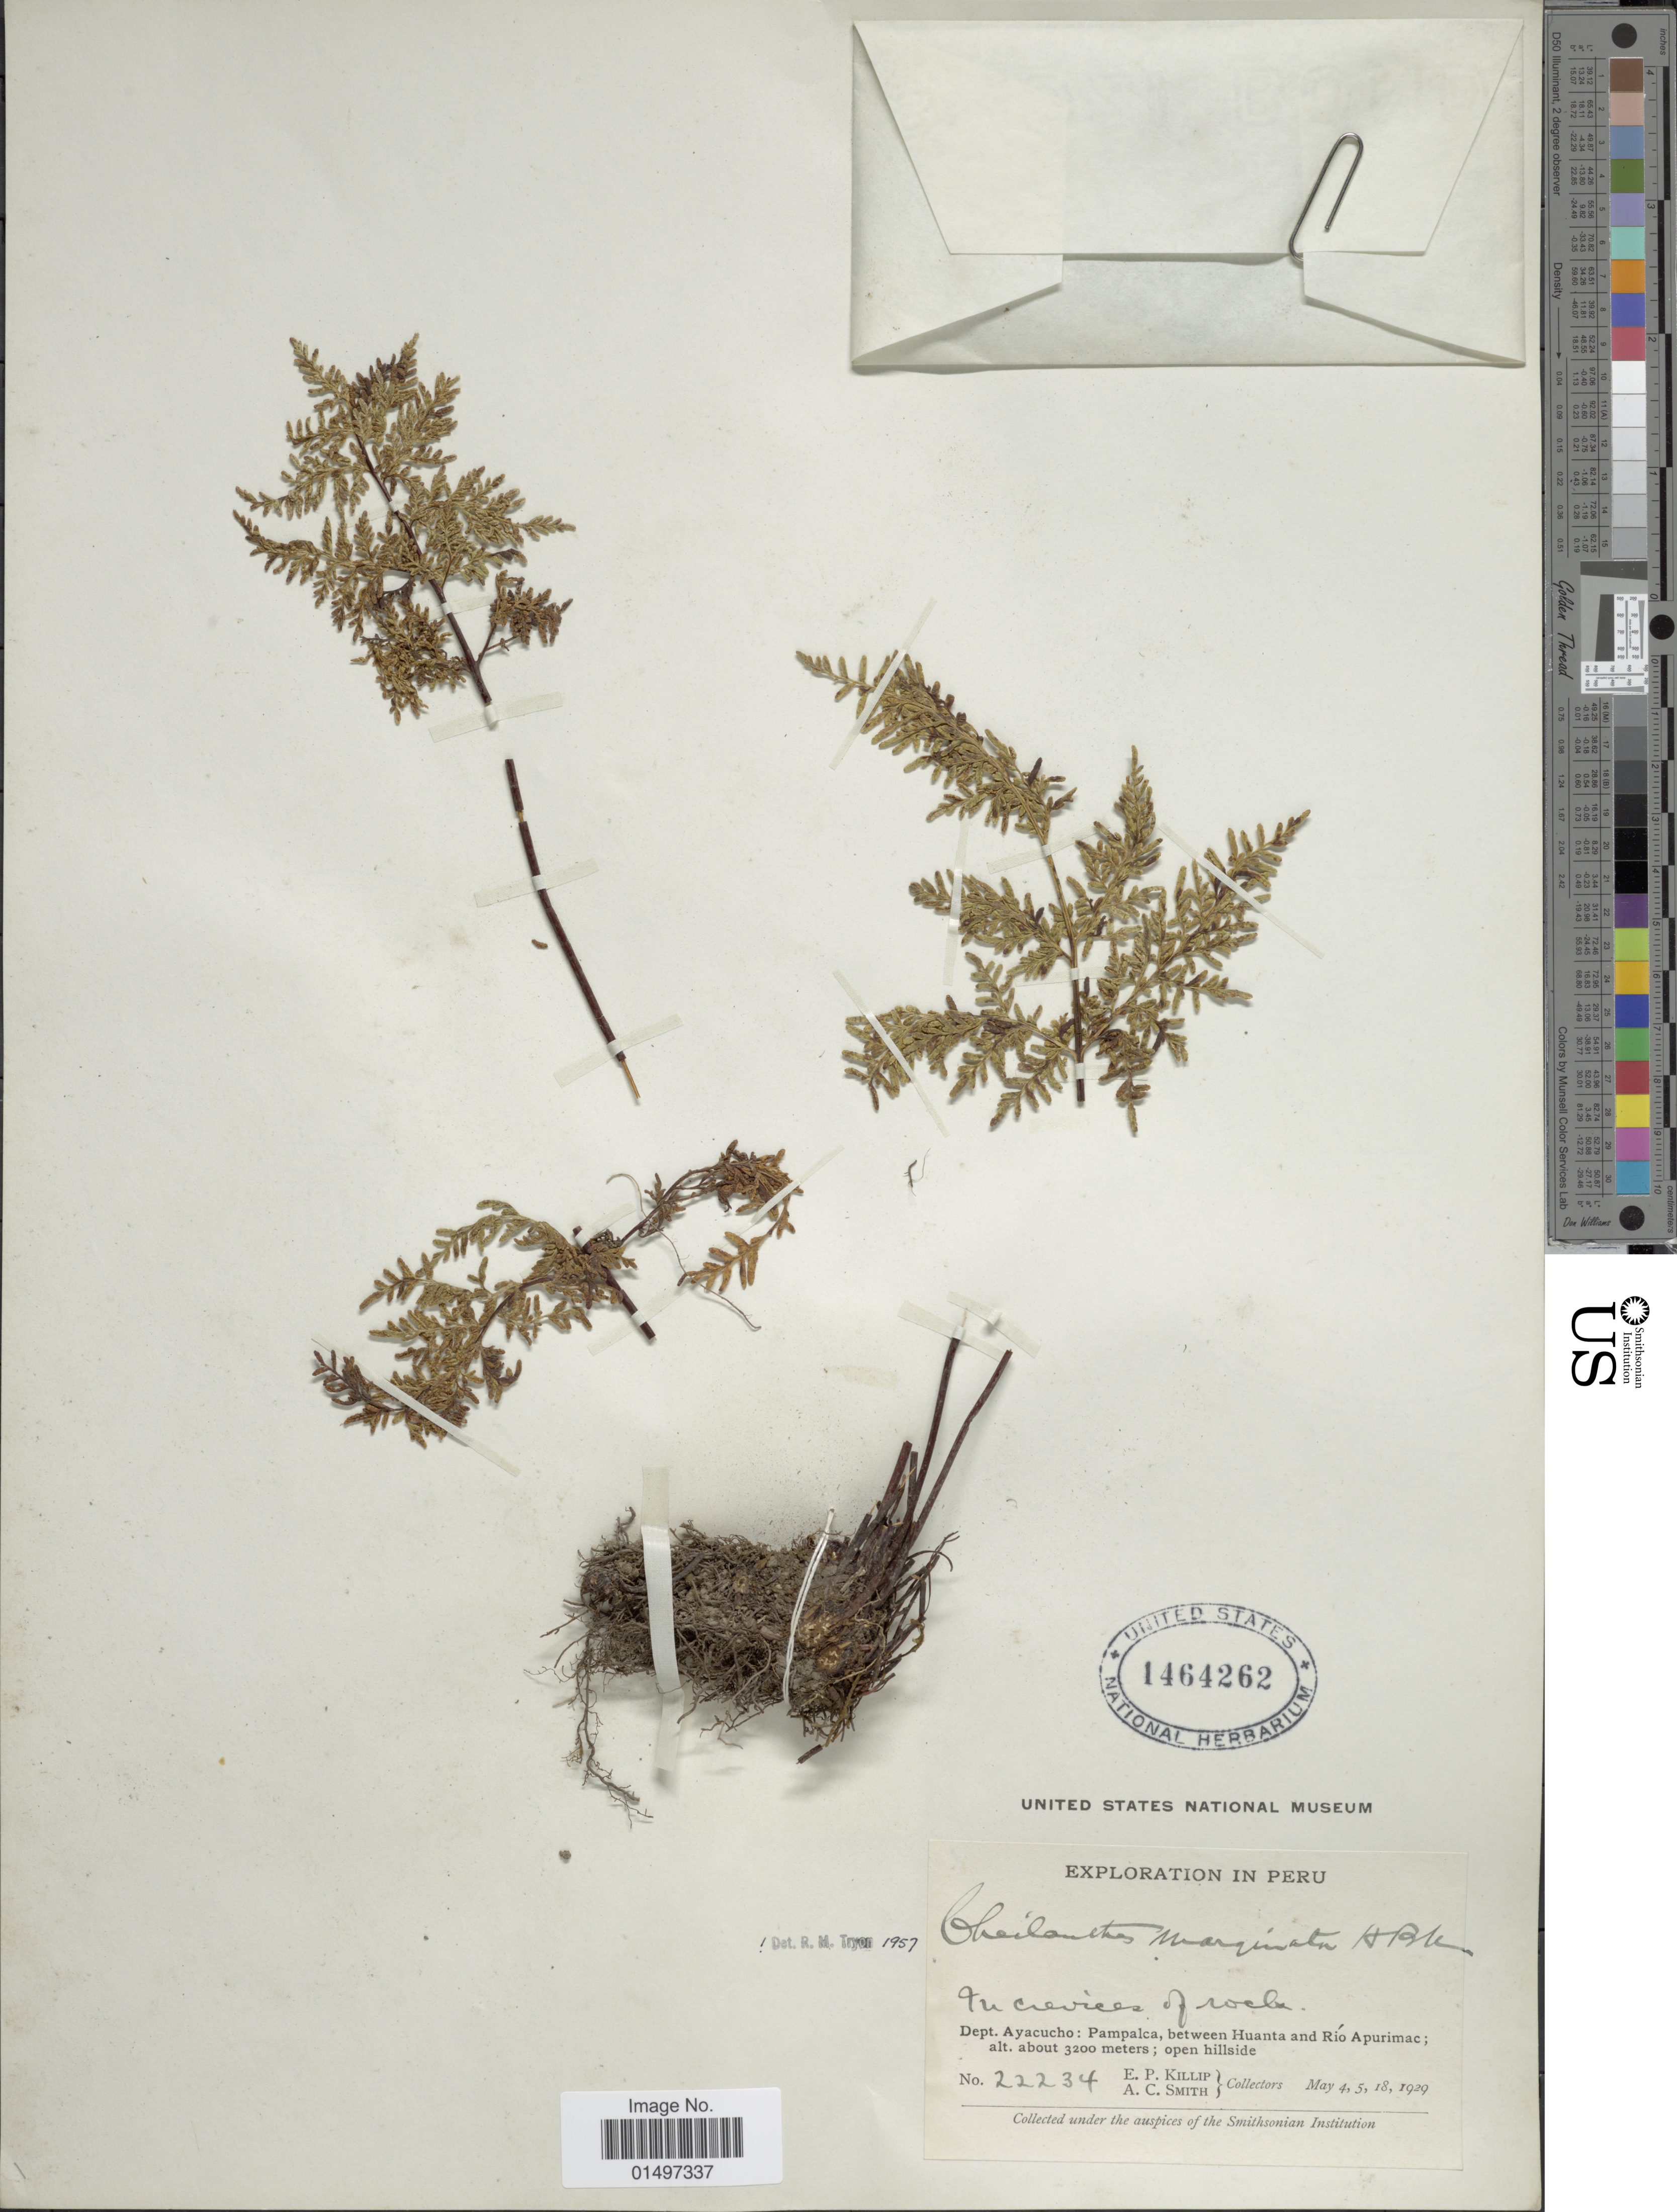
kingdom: Plantae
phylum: Tracheophyta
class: Polypodiopsida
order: Polypodiales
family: Pteridaceae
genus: Gaga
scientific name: Gaga marginata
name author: (Kunth) Fay W. Li & Windham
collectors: E. P. Killip & A. C. Smith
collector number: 22234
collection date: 1929-05-04/1929-05-18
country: Peru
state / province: Ayacucho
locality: Dept. Ayacuche: Pompalca; between Huanita and Rio Apurimac.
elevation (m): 3200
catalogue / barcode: US 1464262